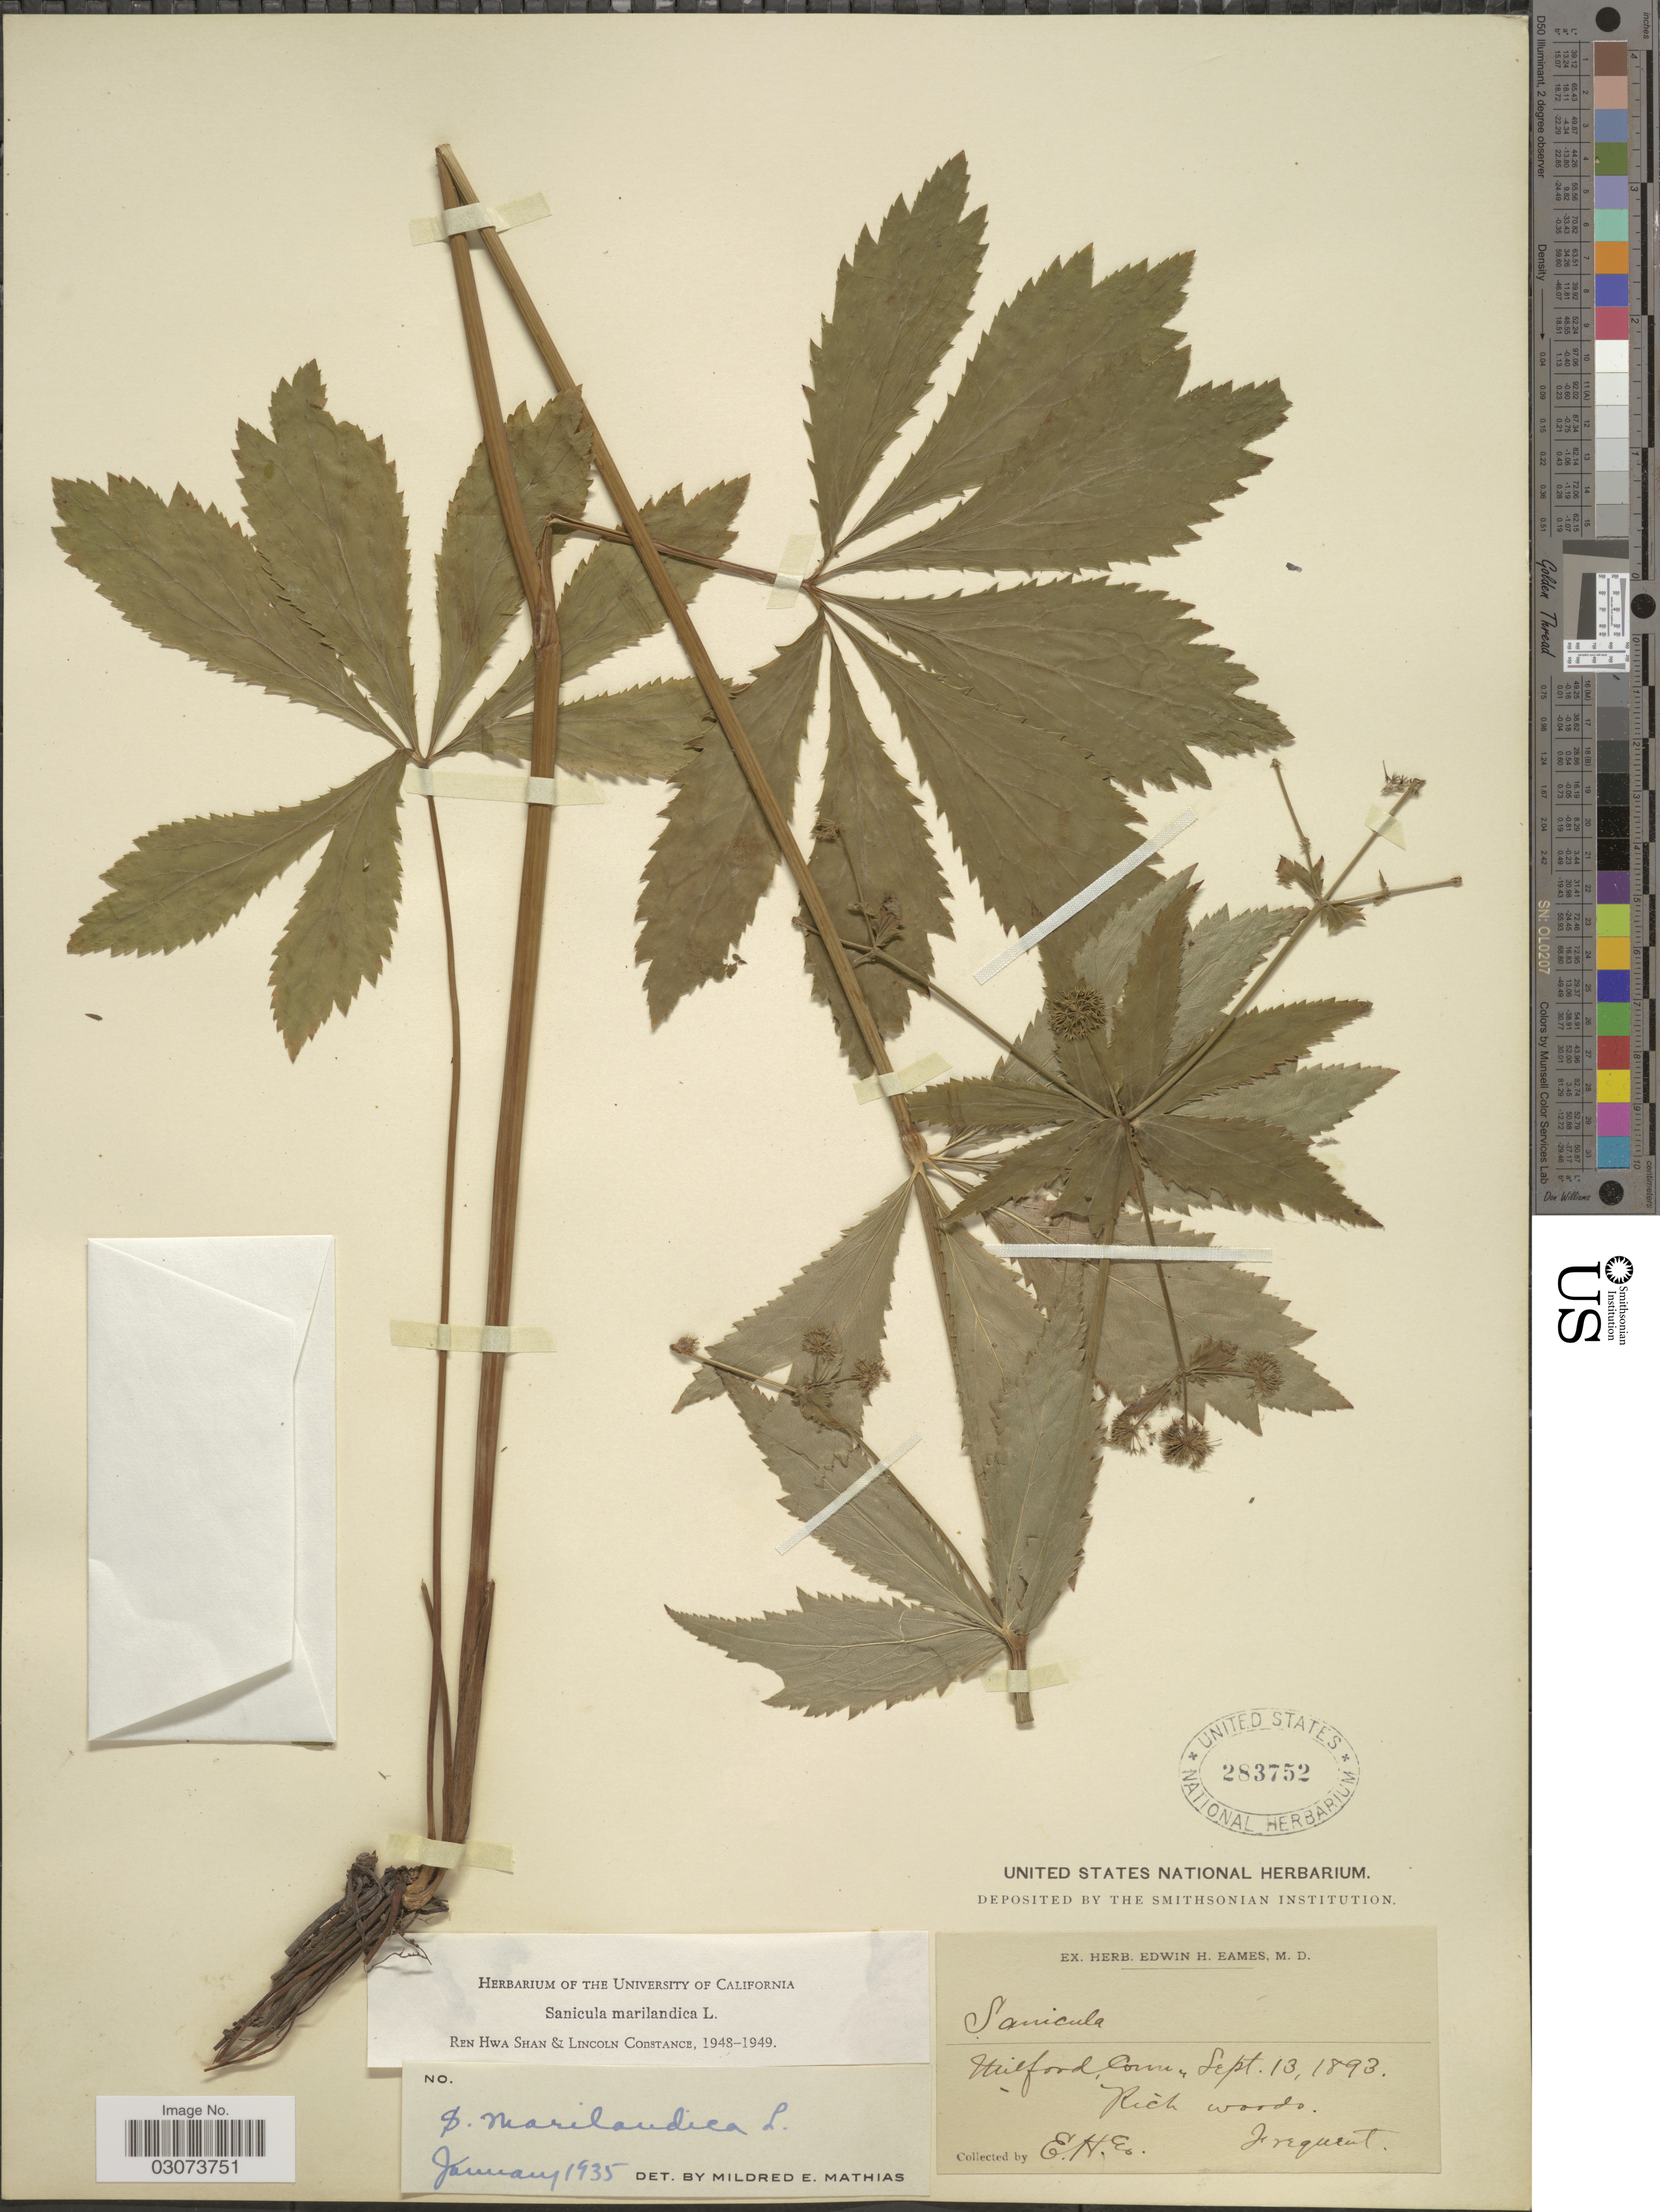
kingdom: Plantae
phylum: Tracheophyta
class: Magnoliopsida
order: Apiales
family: Apiaceae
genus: Sanicula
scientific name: Sanicula marilandica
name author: L.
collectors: E. H. Eames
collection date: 1893-09-13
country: United States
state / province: Connecticut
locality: Milford.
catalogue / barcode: US 283752